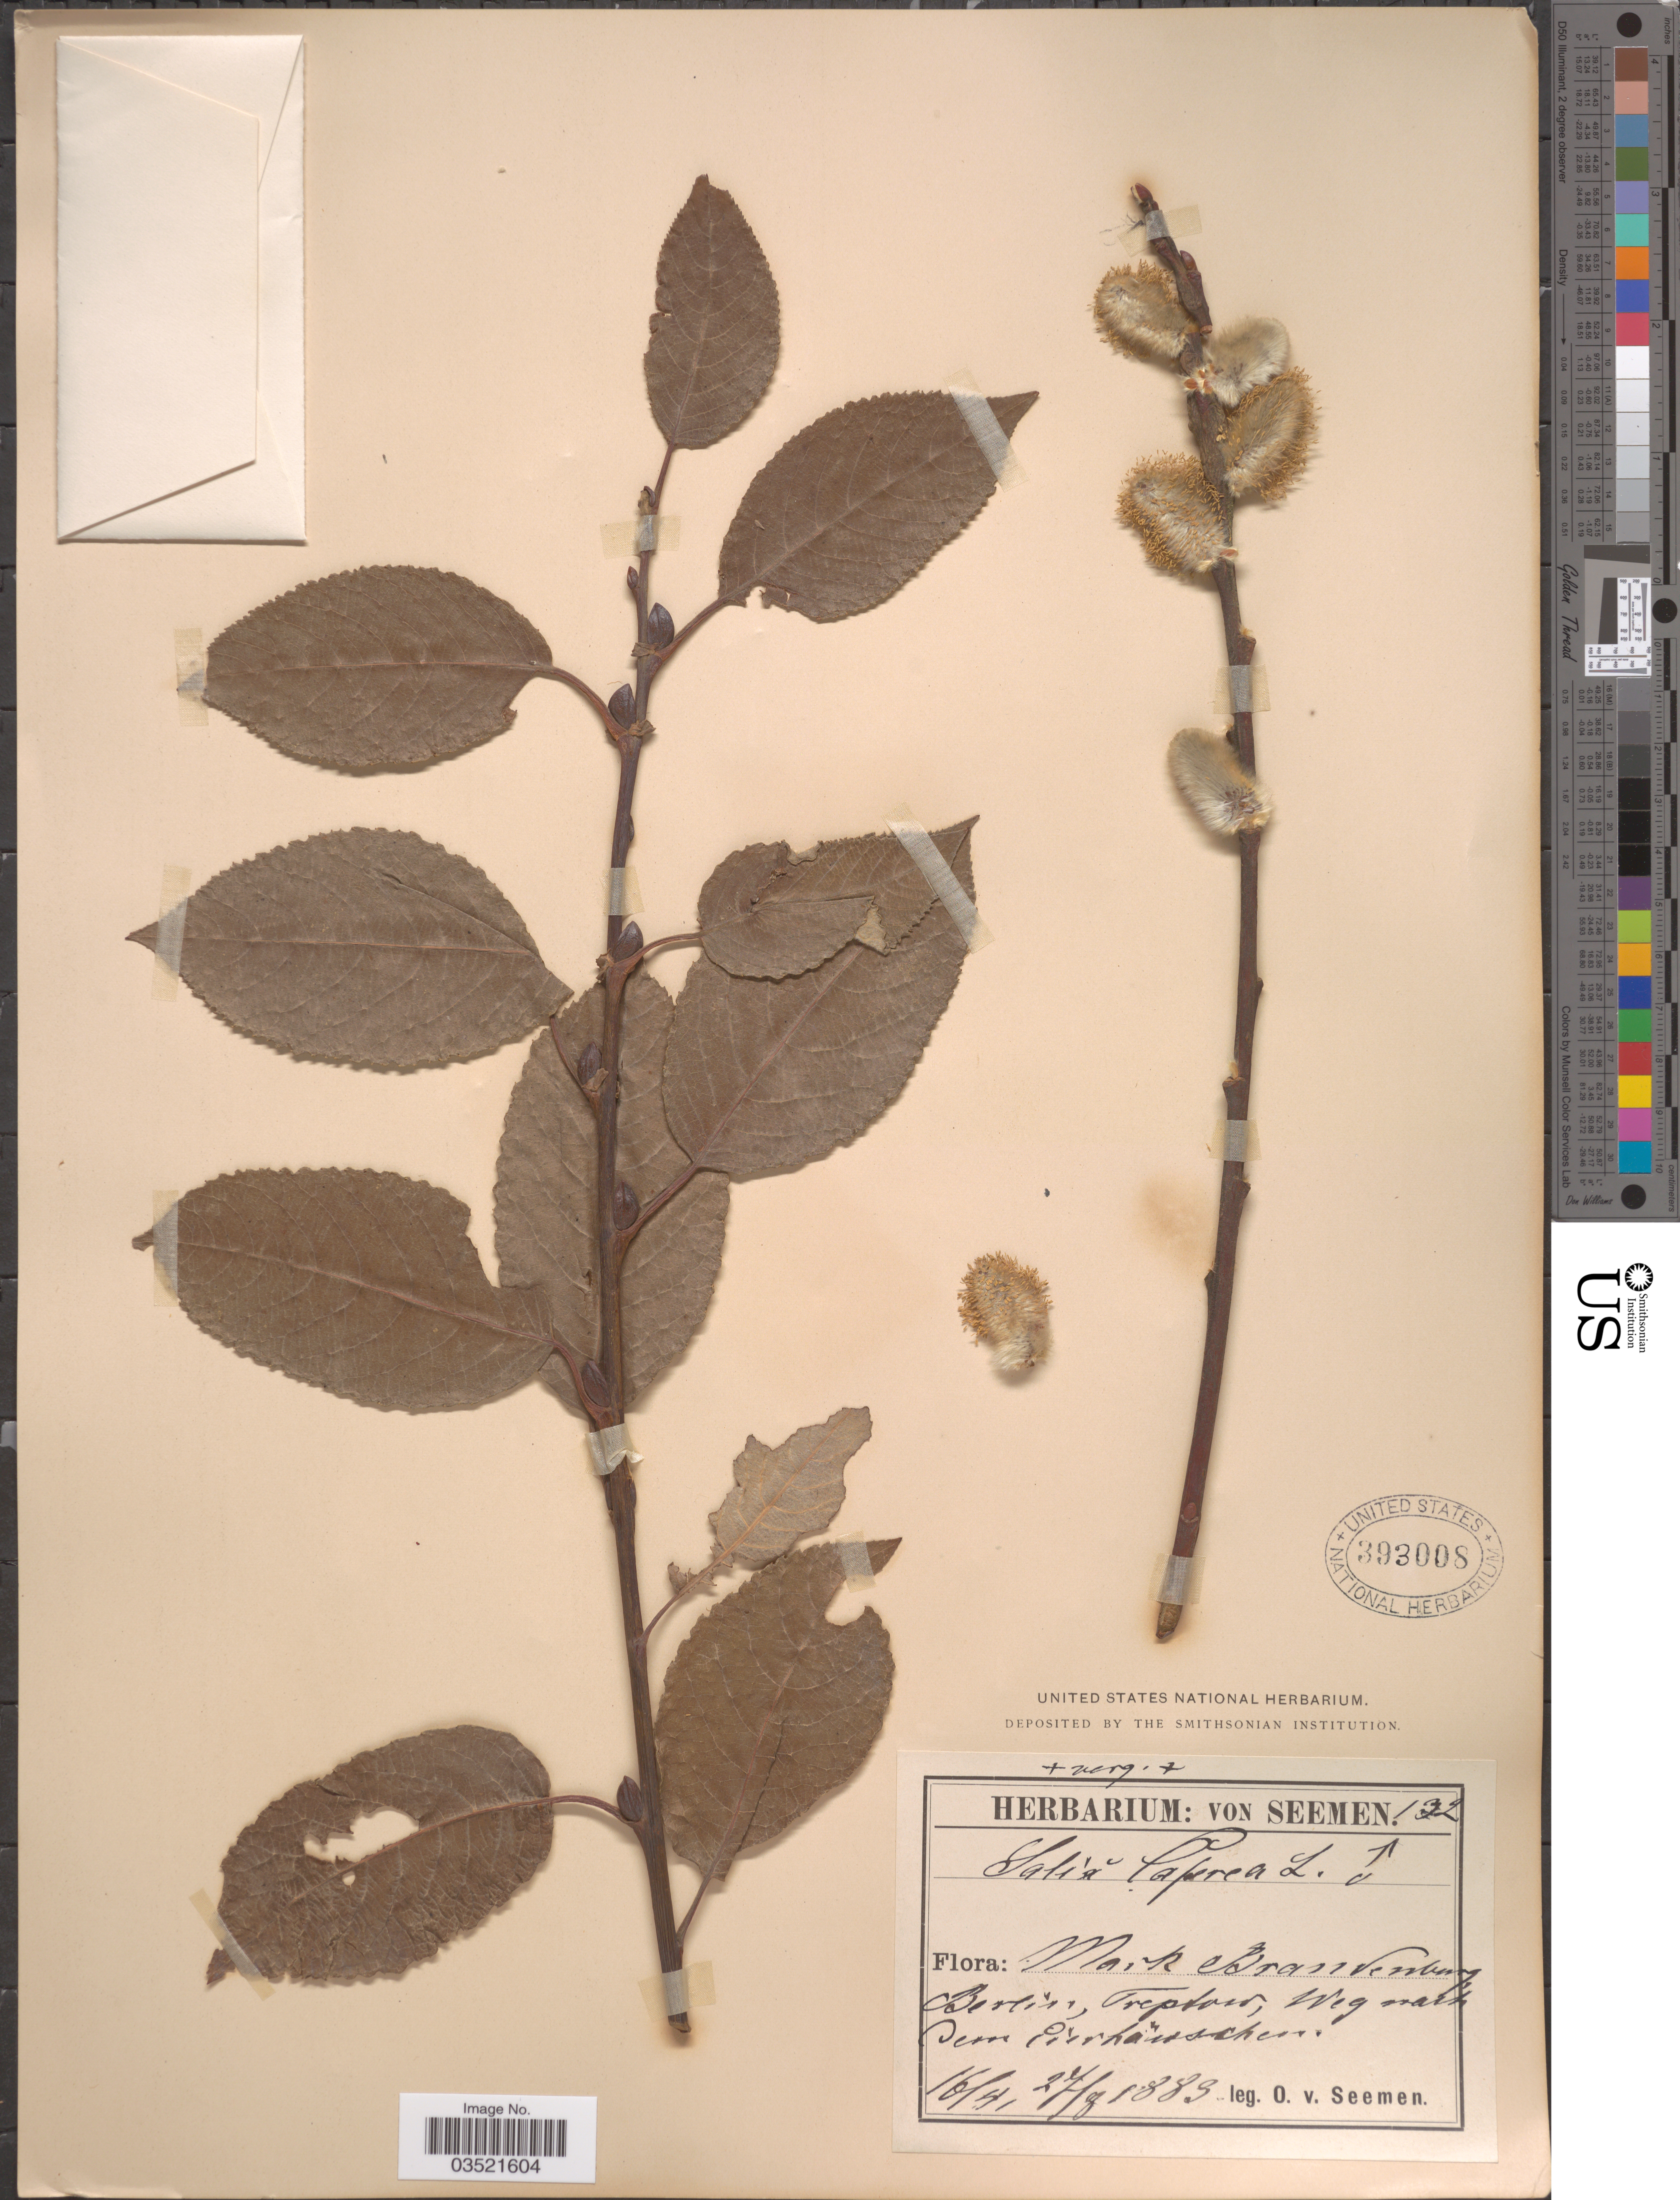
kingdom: Plantae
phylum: Tracheophyta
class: Magnoliopsida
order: Malpighiales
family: Salicaceae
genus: Salix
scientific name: Salix caprea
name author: L.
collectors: K. O. von Seemen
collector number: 132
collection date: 1883-04-16/1883-08-27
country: Germany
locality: Mark Brandenburg, Berlin, Treptow, Weg nach dem Eierhauschen.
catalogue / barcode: US 393008